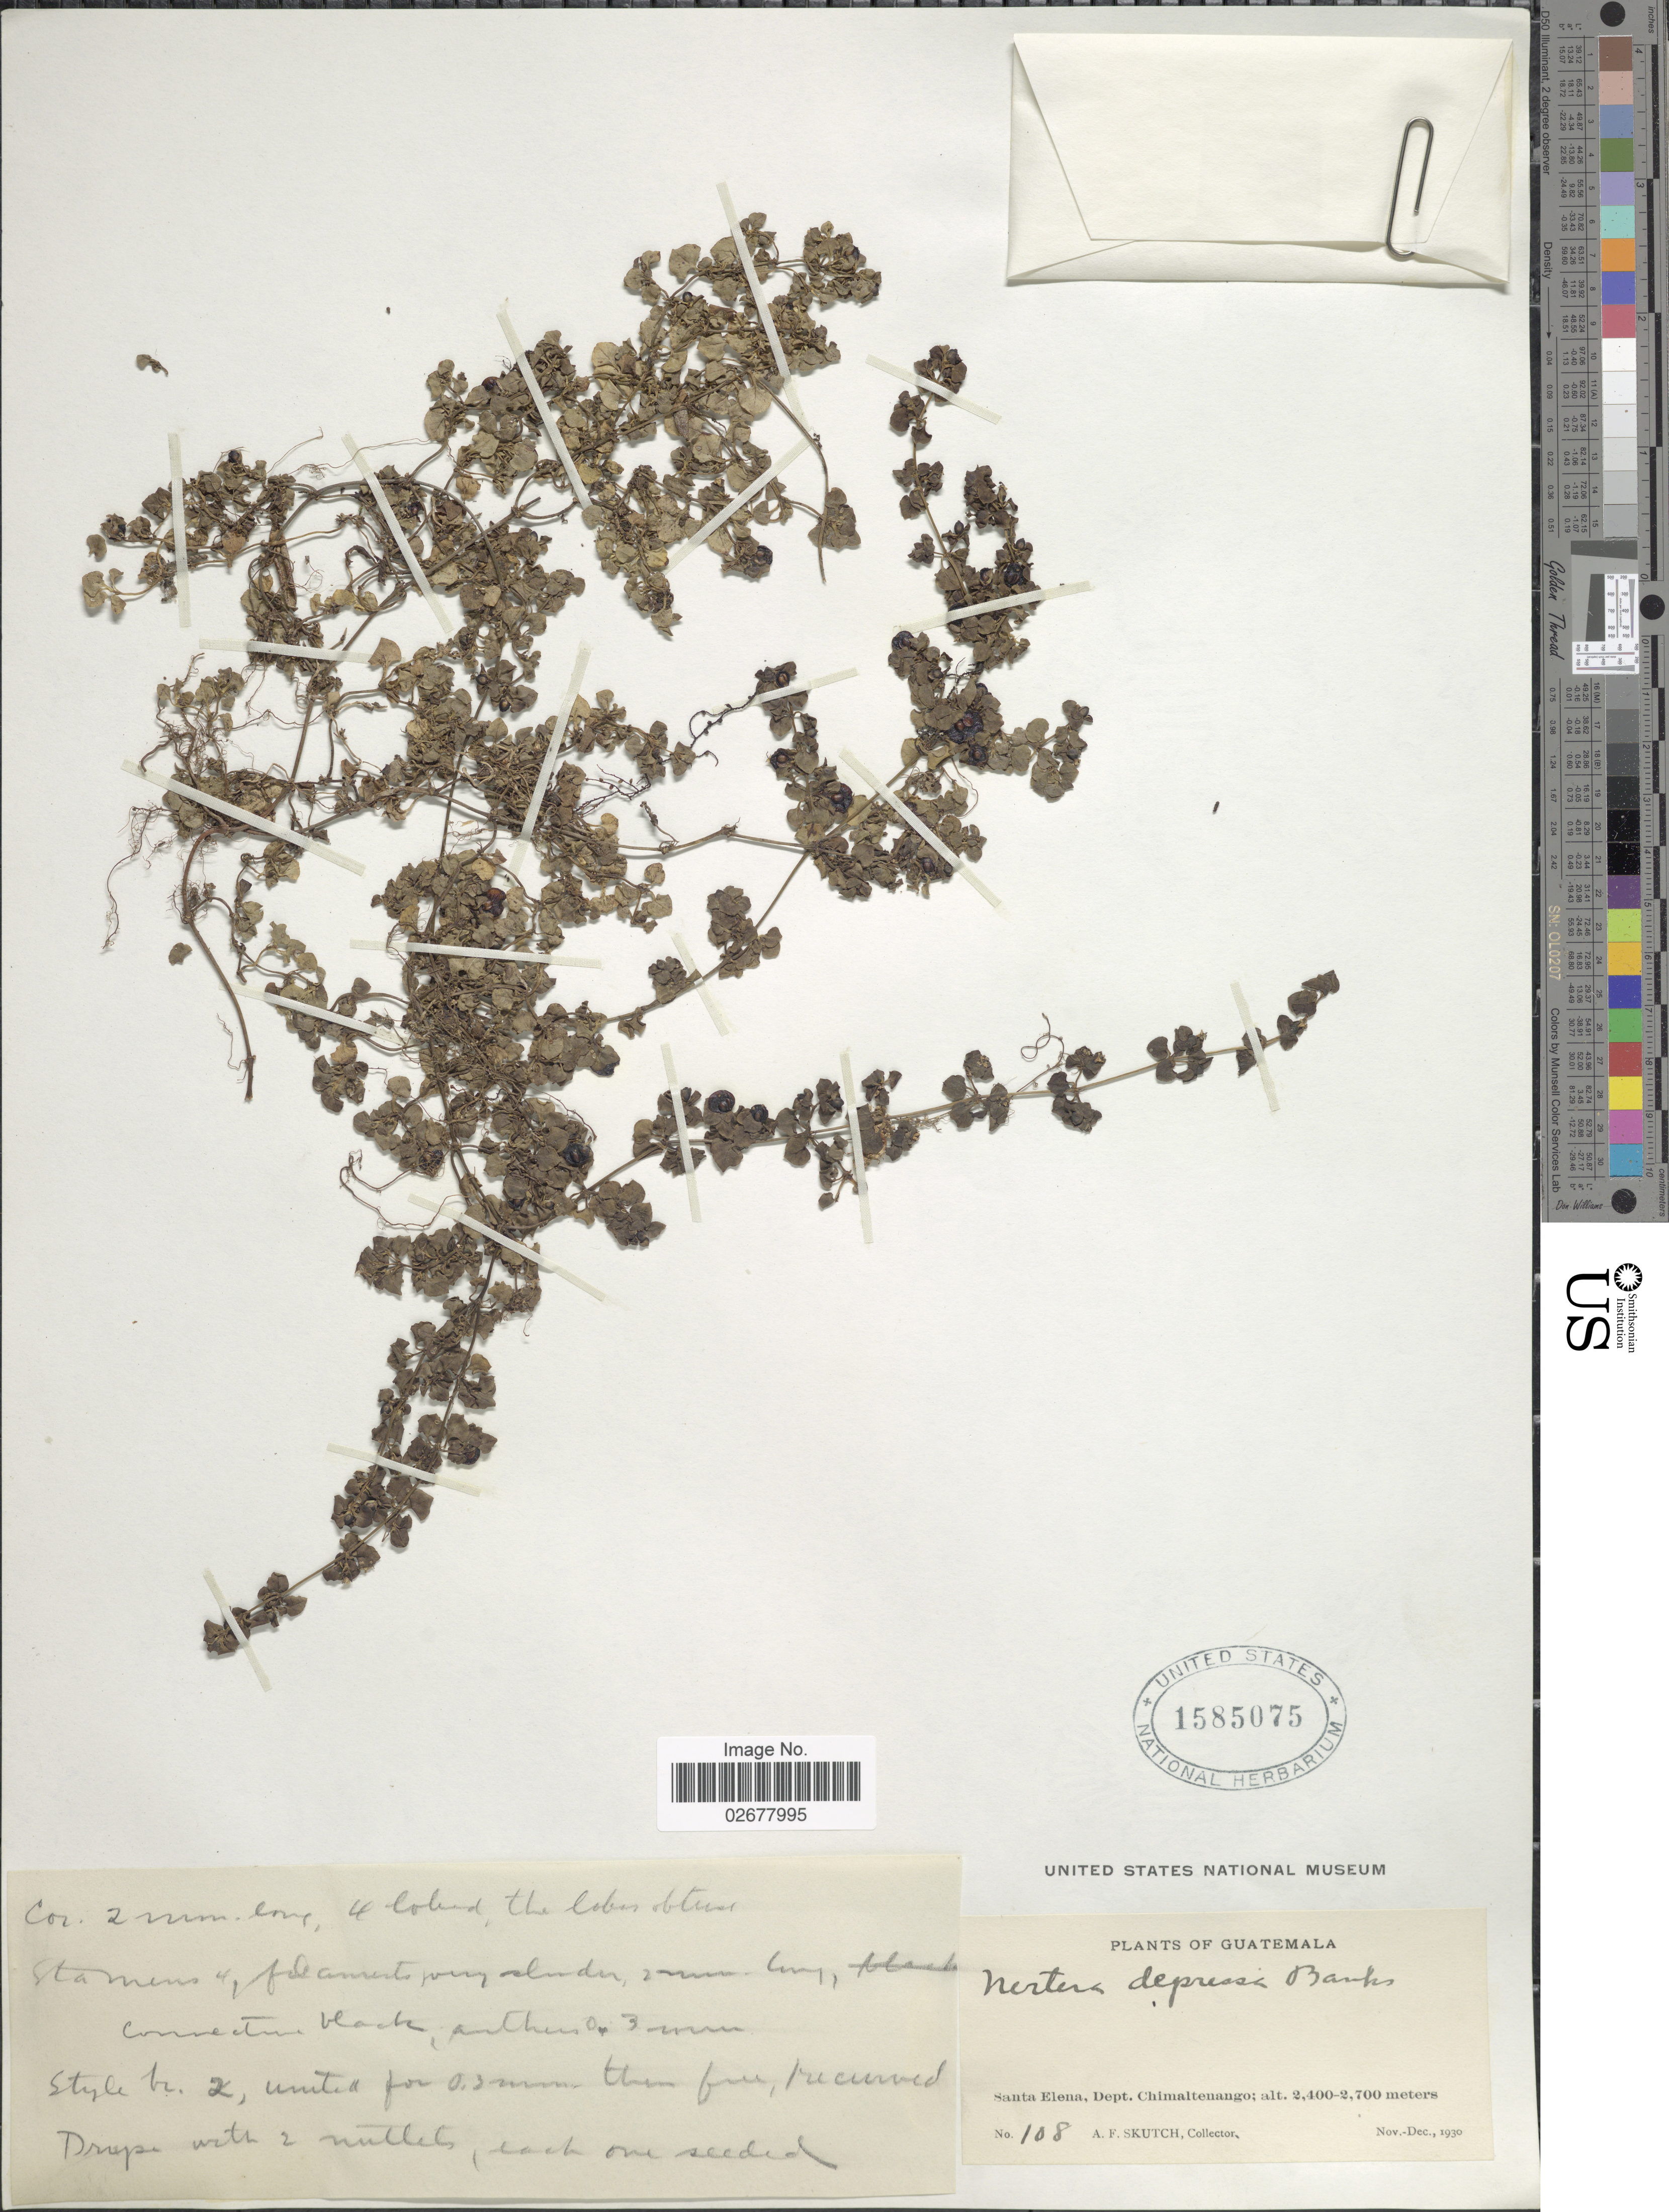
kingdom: Plantae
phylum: Tracheophyta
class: Magnoliopsida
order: Gentianales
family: Rubiaceae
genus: Nertera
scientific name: Nertera depressa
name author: Banks & Sol. ex Gaertn.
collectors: A. F. Skutch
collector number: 108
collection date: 1930-11/1930-12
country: Guatemala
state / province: Chimaltenango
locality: Santa Elena, Dept. Chimaltenango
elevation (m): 2400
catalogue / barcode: US 1585075